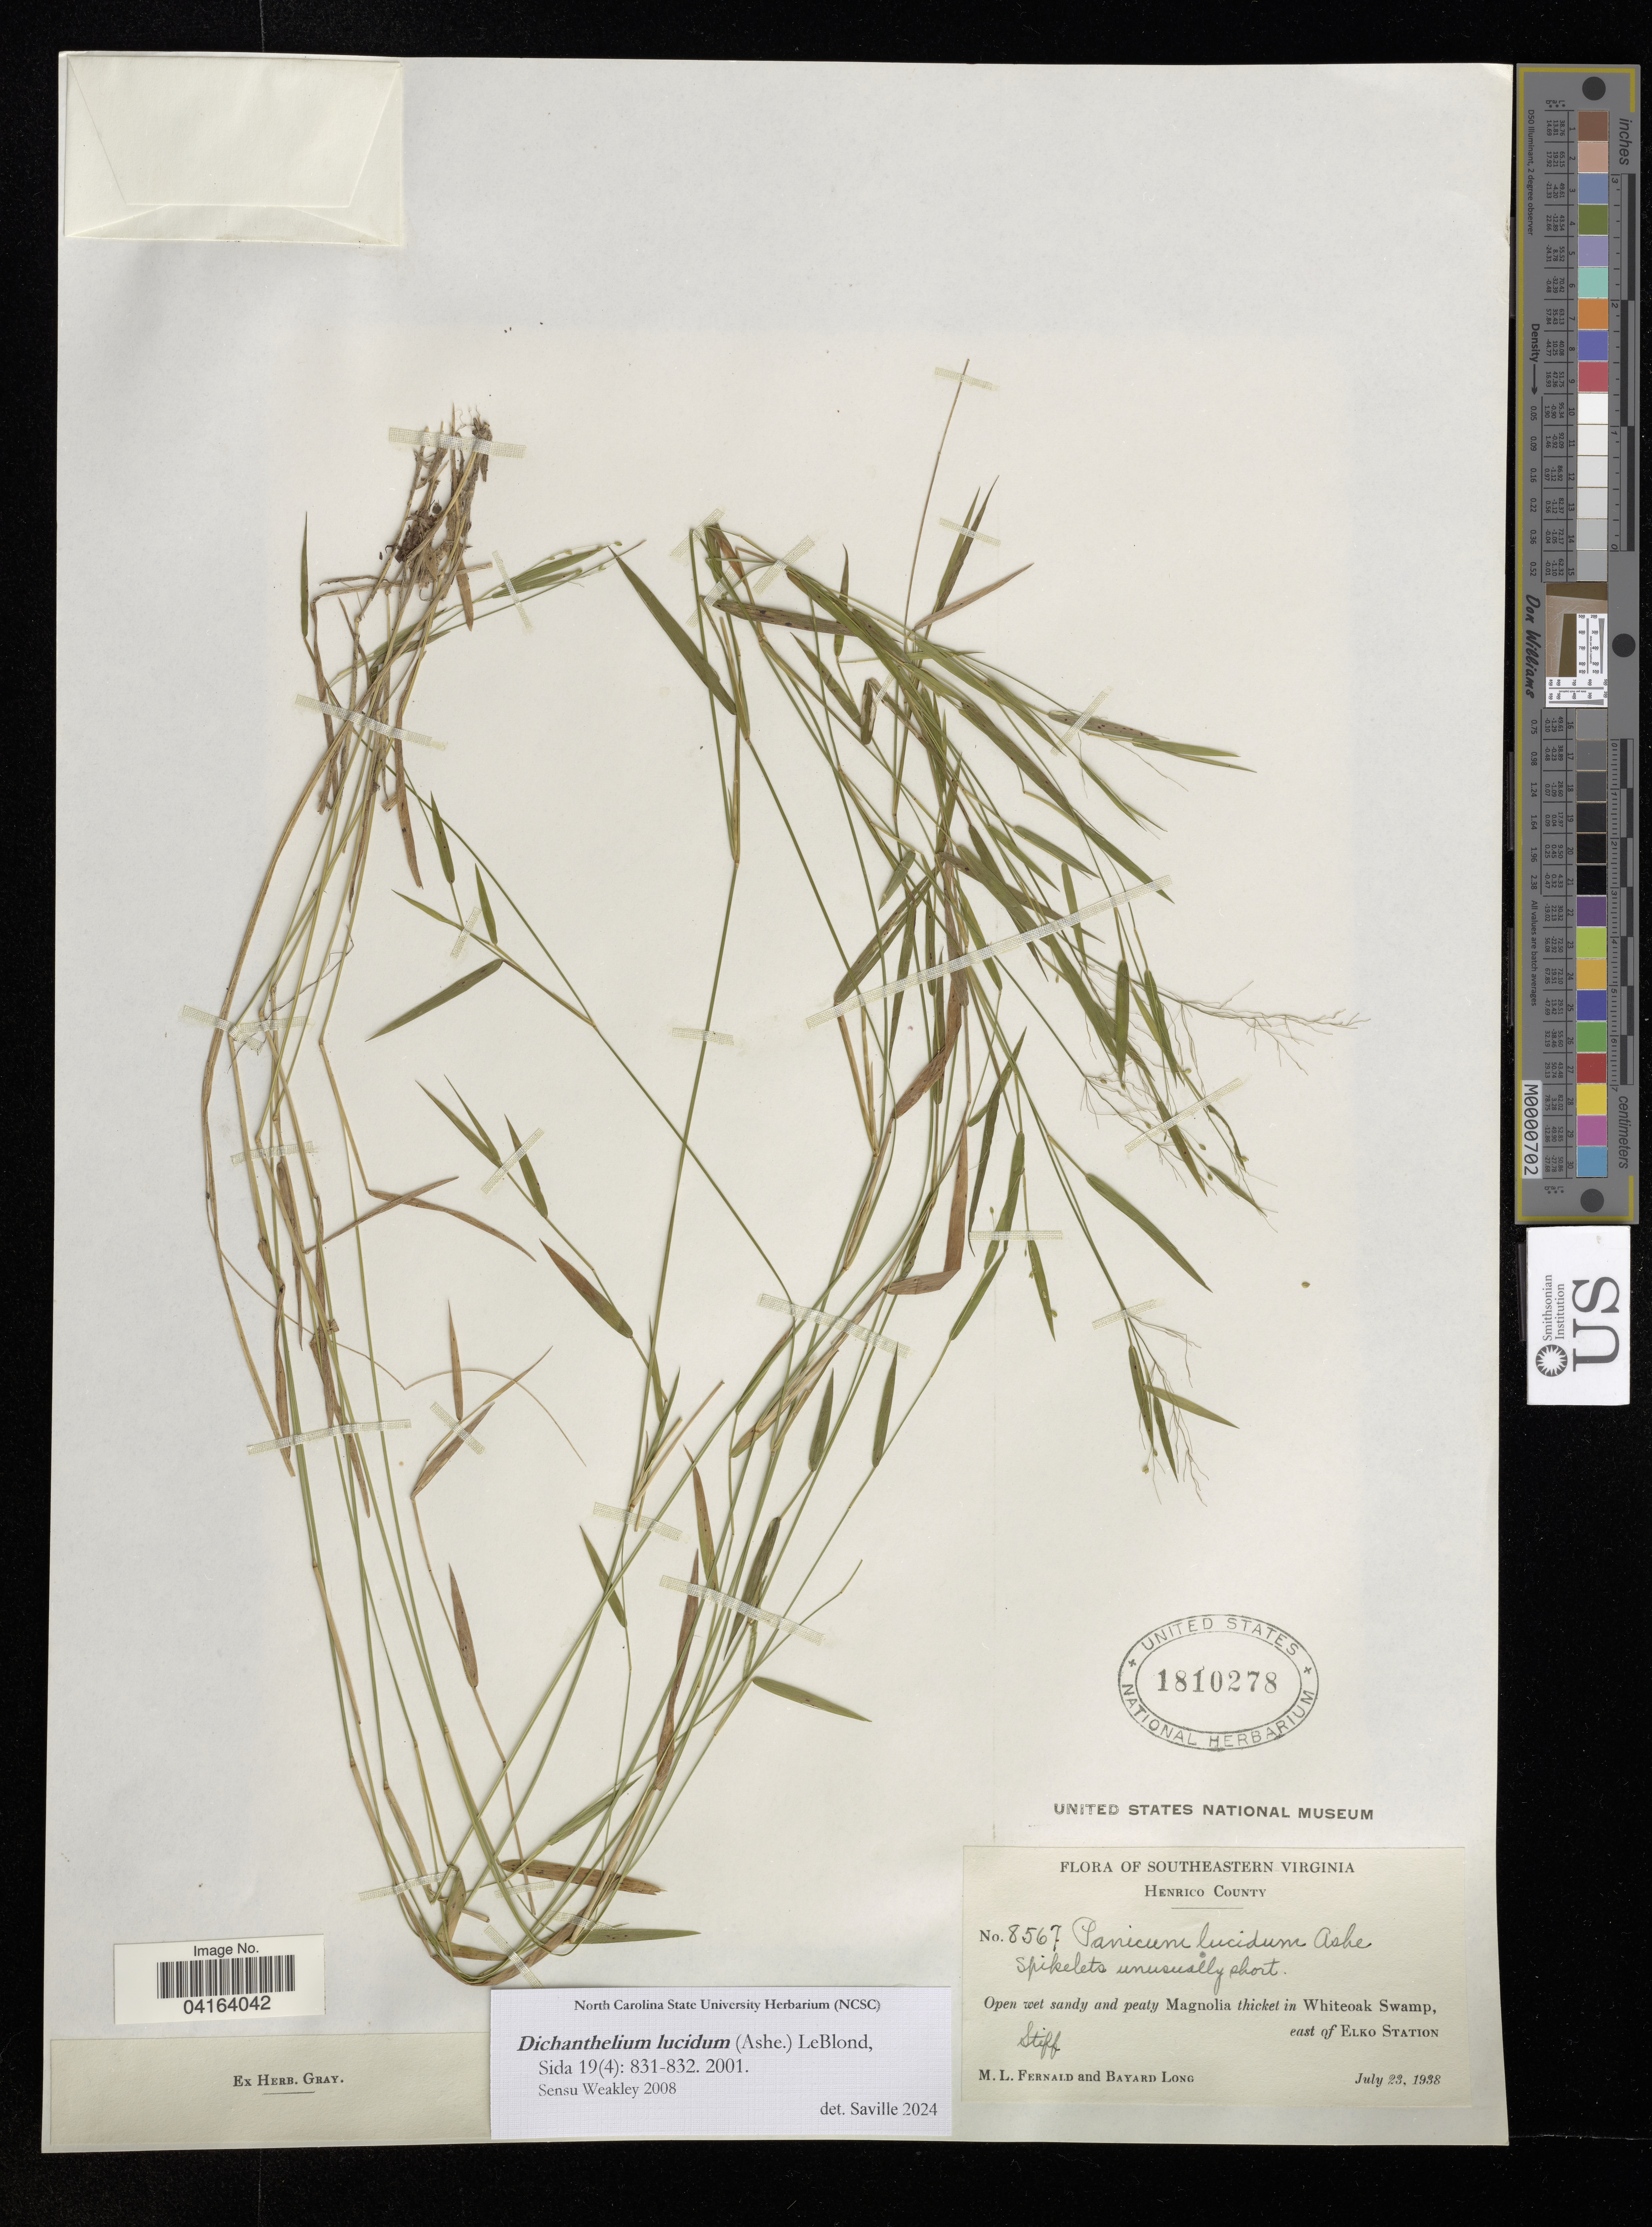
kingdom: Plantae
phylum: Tracheophyta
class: Liliopsida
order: Poales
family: Poaceae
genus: Dichanthelium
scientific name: Dichanthelium lucidum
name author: (Ashe) LeBlond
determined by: Saville, A. C., (NCSC), North Carolina State University (UNITED STATES)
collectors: M. L. Fernald & B. Long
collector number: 8567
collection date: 1938-07-23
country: United States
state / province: Virginia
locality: Southeastern Virginia. Henrico County. Whiteoak Swamp, east of Elko Station.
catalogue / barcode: US 1810278